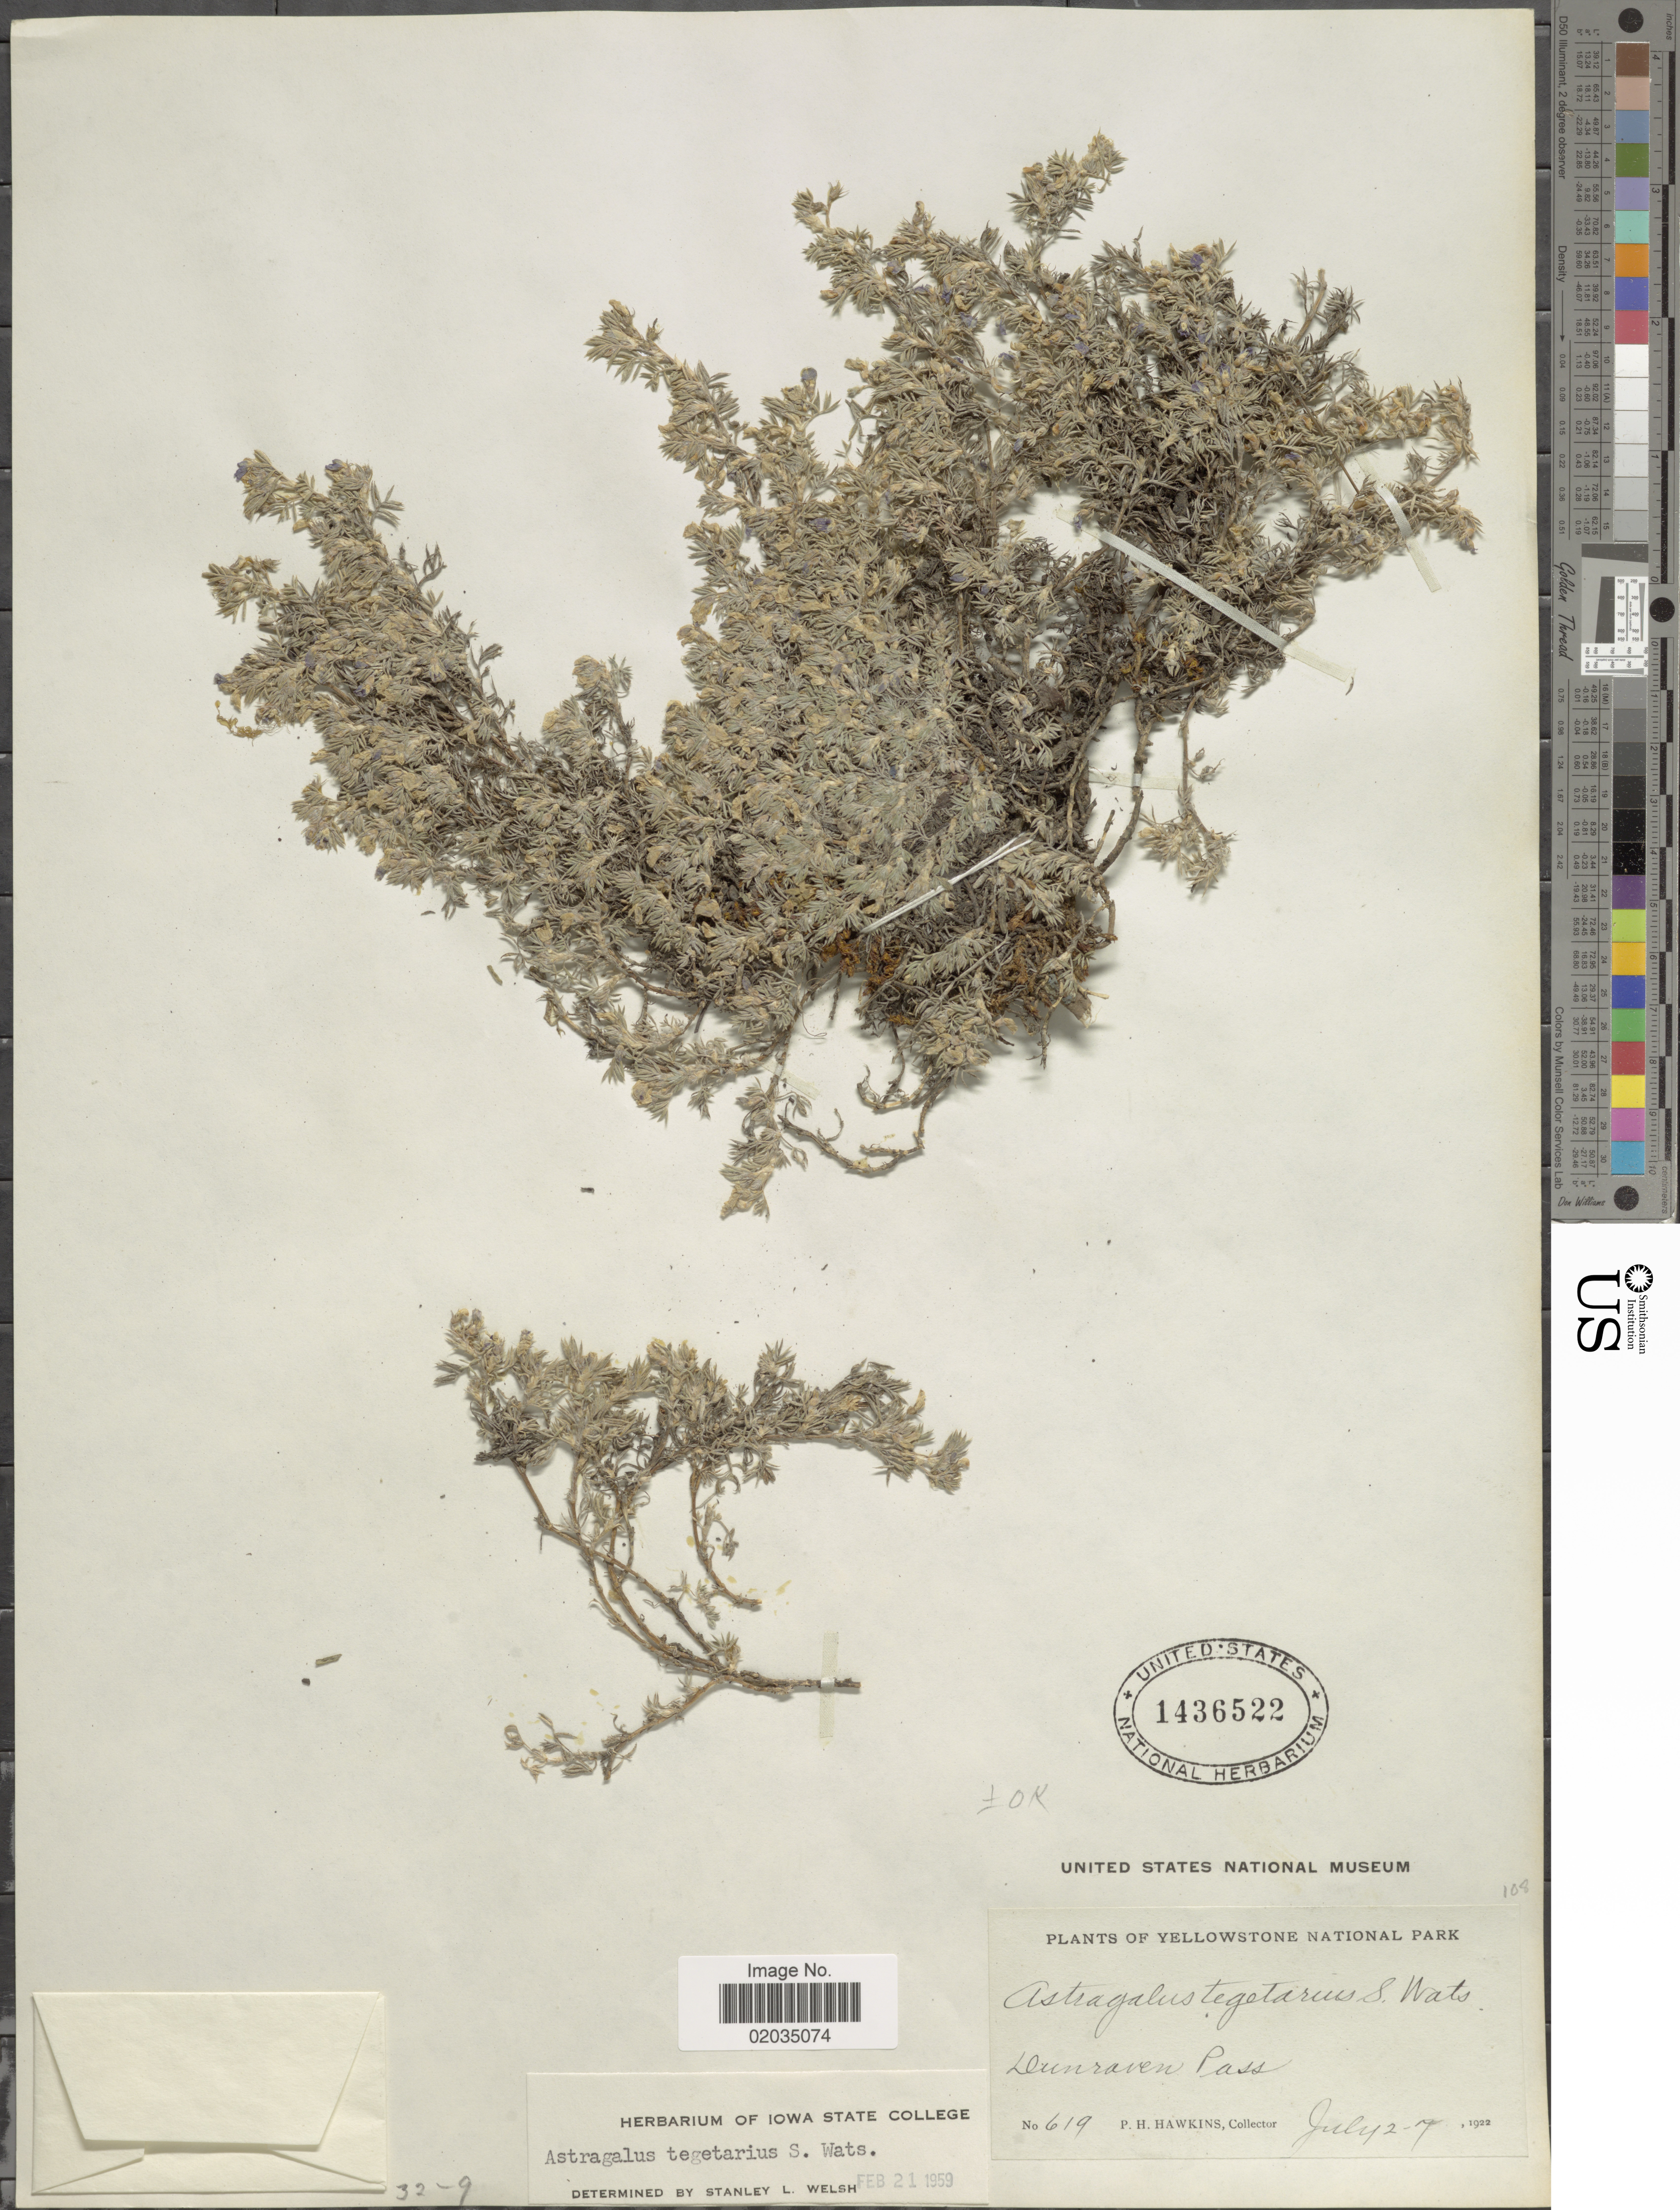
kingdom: Plantae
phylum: Tracheophyta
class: Magnoliopsida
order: Fabales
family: Fabaceae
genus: Astragalus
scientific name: Astragalus tegetarius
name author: S. Watson in C. King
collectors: P. Hawkins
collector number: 619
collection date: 1922-07-02/1922-07-07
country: United States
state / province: Wyoming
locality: Yellowstone Nationla Park, Dunraven Pass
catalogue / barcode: US 1436522